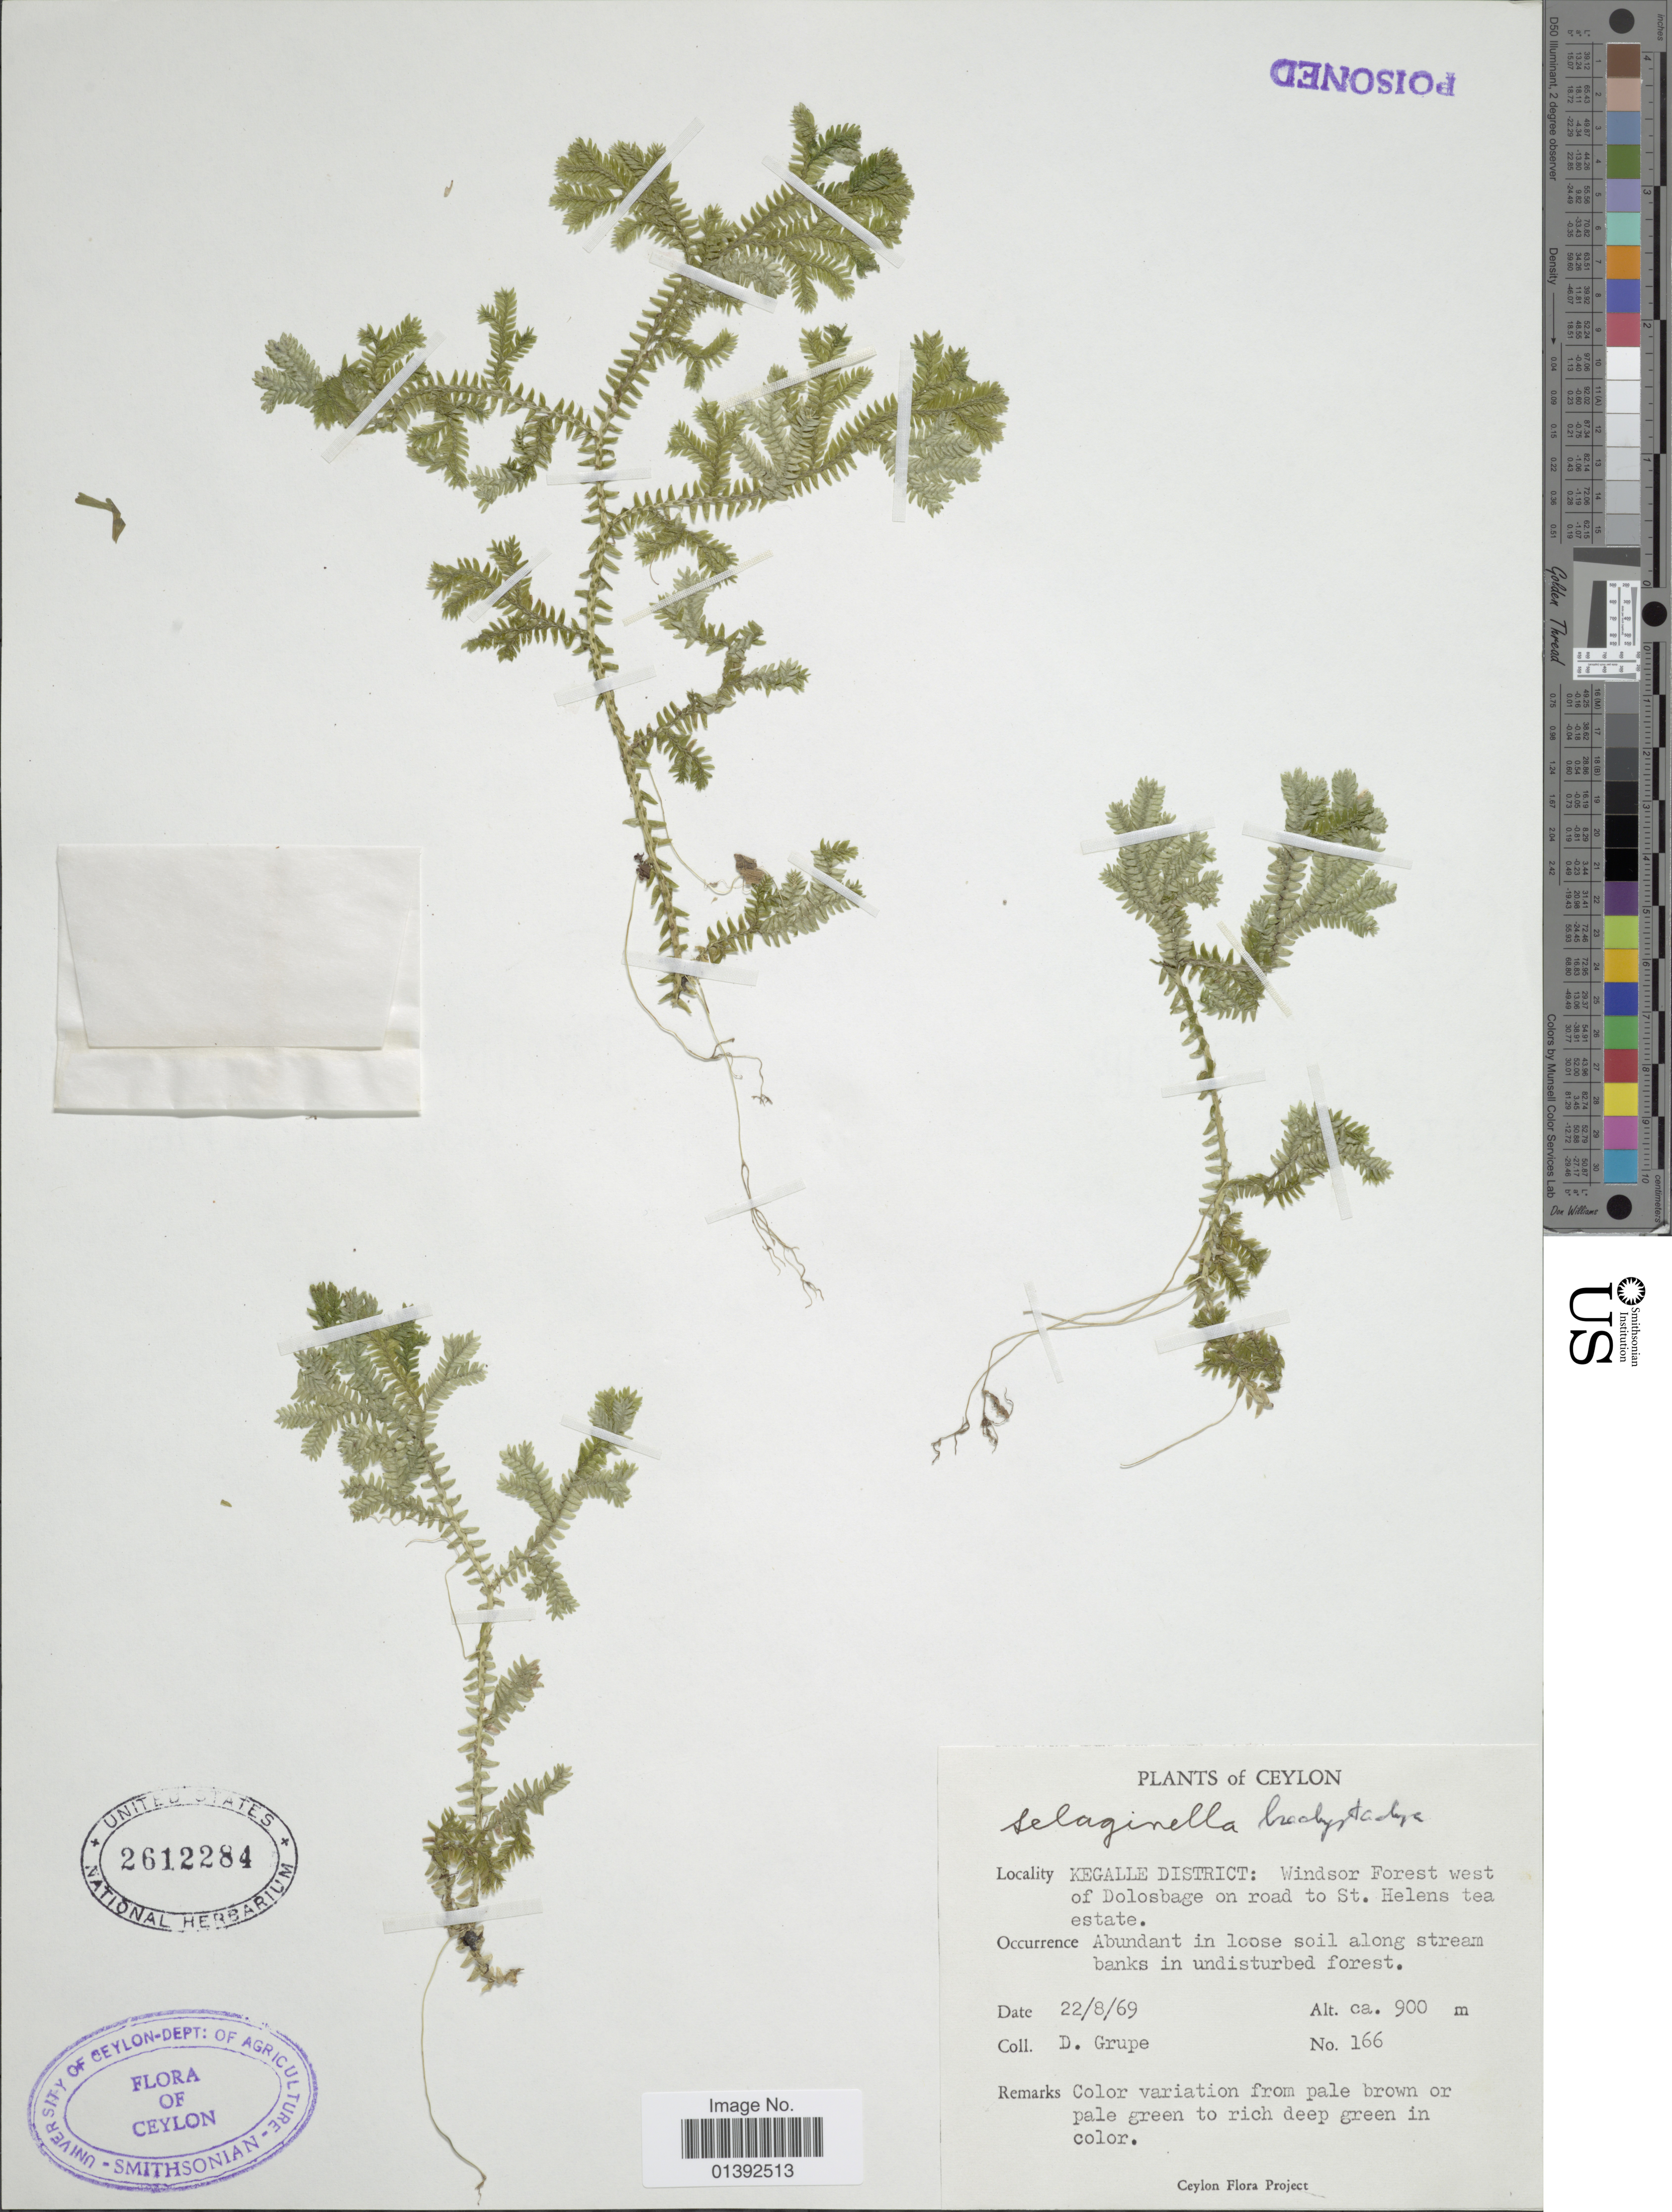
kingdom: Plantae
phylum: Tracheophyta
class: Lycopodiopsida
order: Selaginellales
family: Selaginellaceae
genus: Selaginella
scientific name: Selaginella brachystachya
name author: (Hook. & Grev.) Spring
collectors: D. Grupe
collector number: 166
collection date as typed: Transcribed d/m/y: 22/8/69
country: Sri Lanka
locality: Ceylon, Kegalle District: Windsor Forest west of Dolosbage on road to St. Helens tea estate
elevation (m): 900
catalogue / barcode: US 2612284